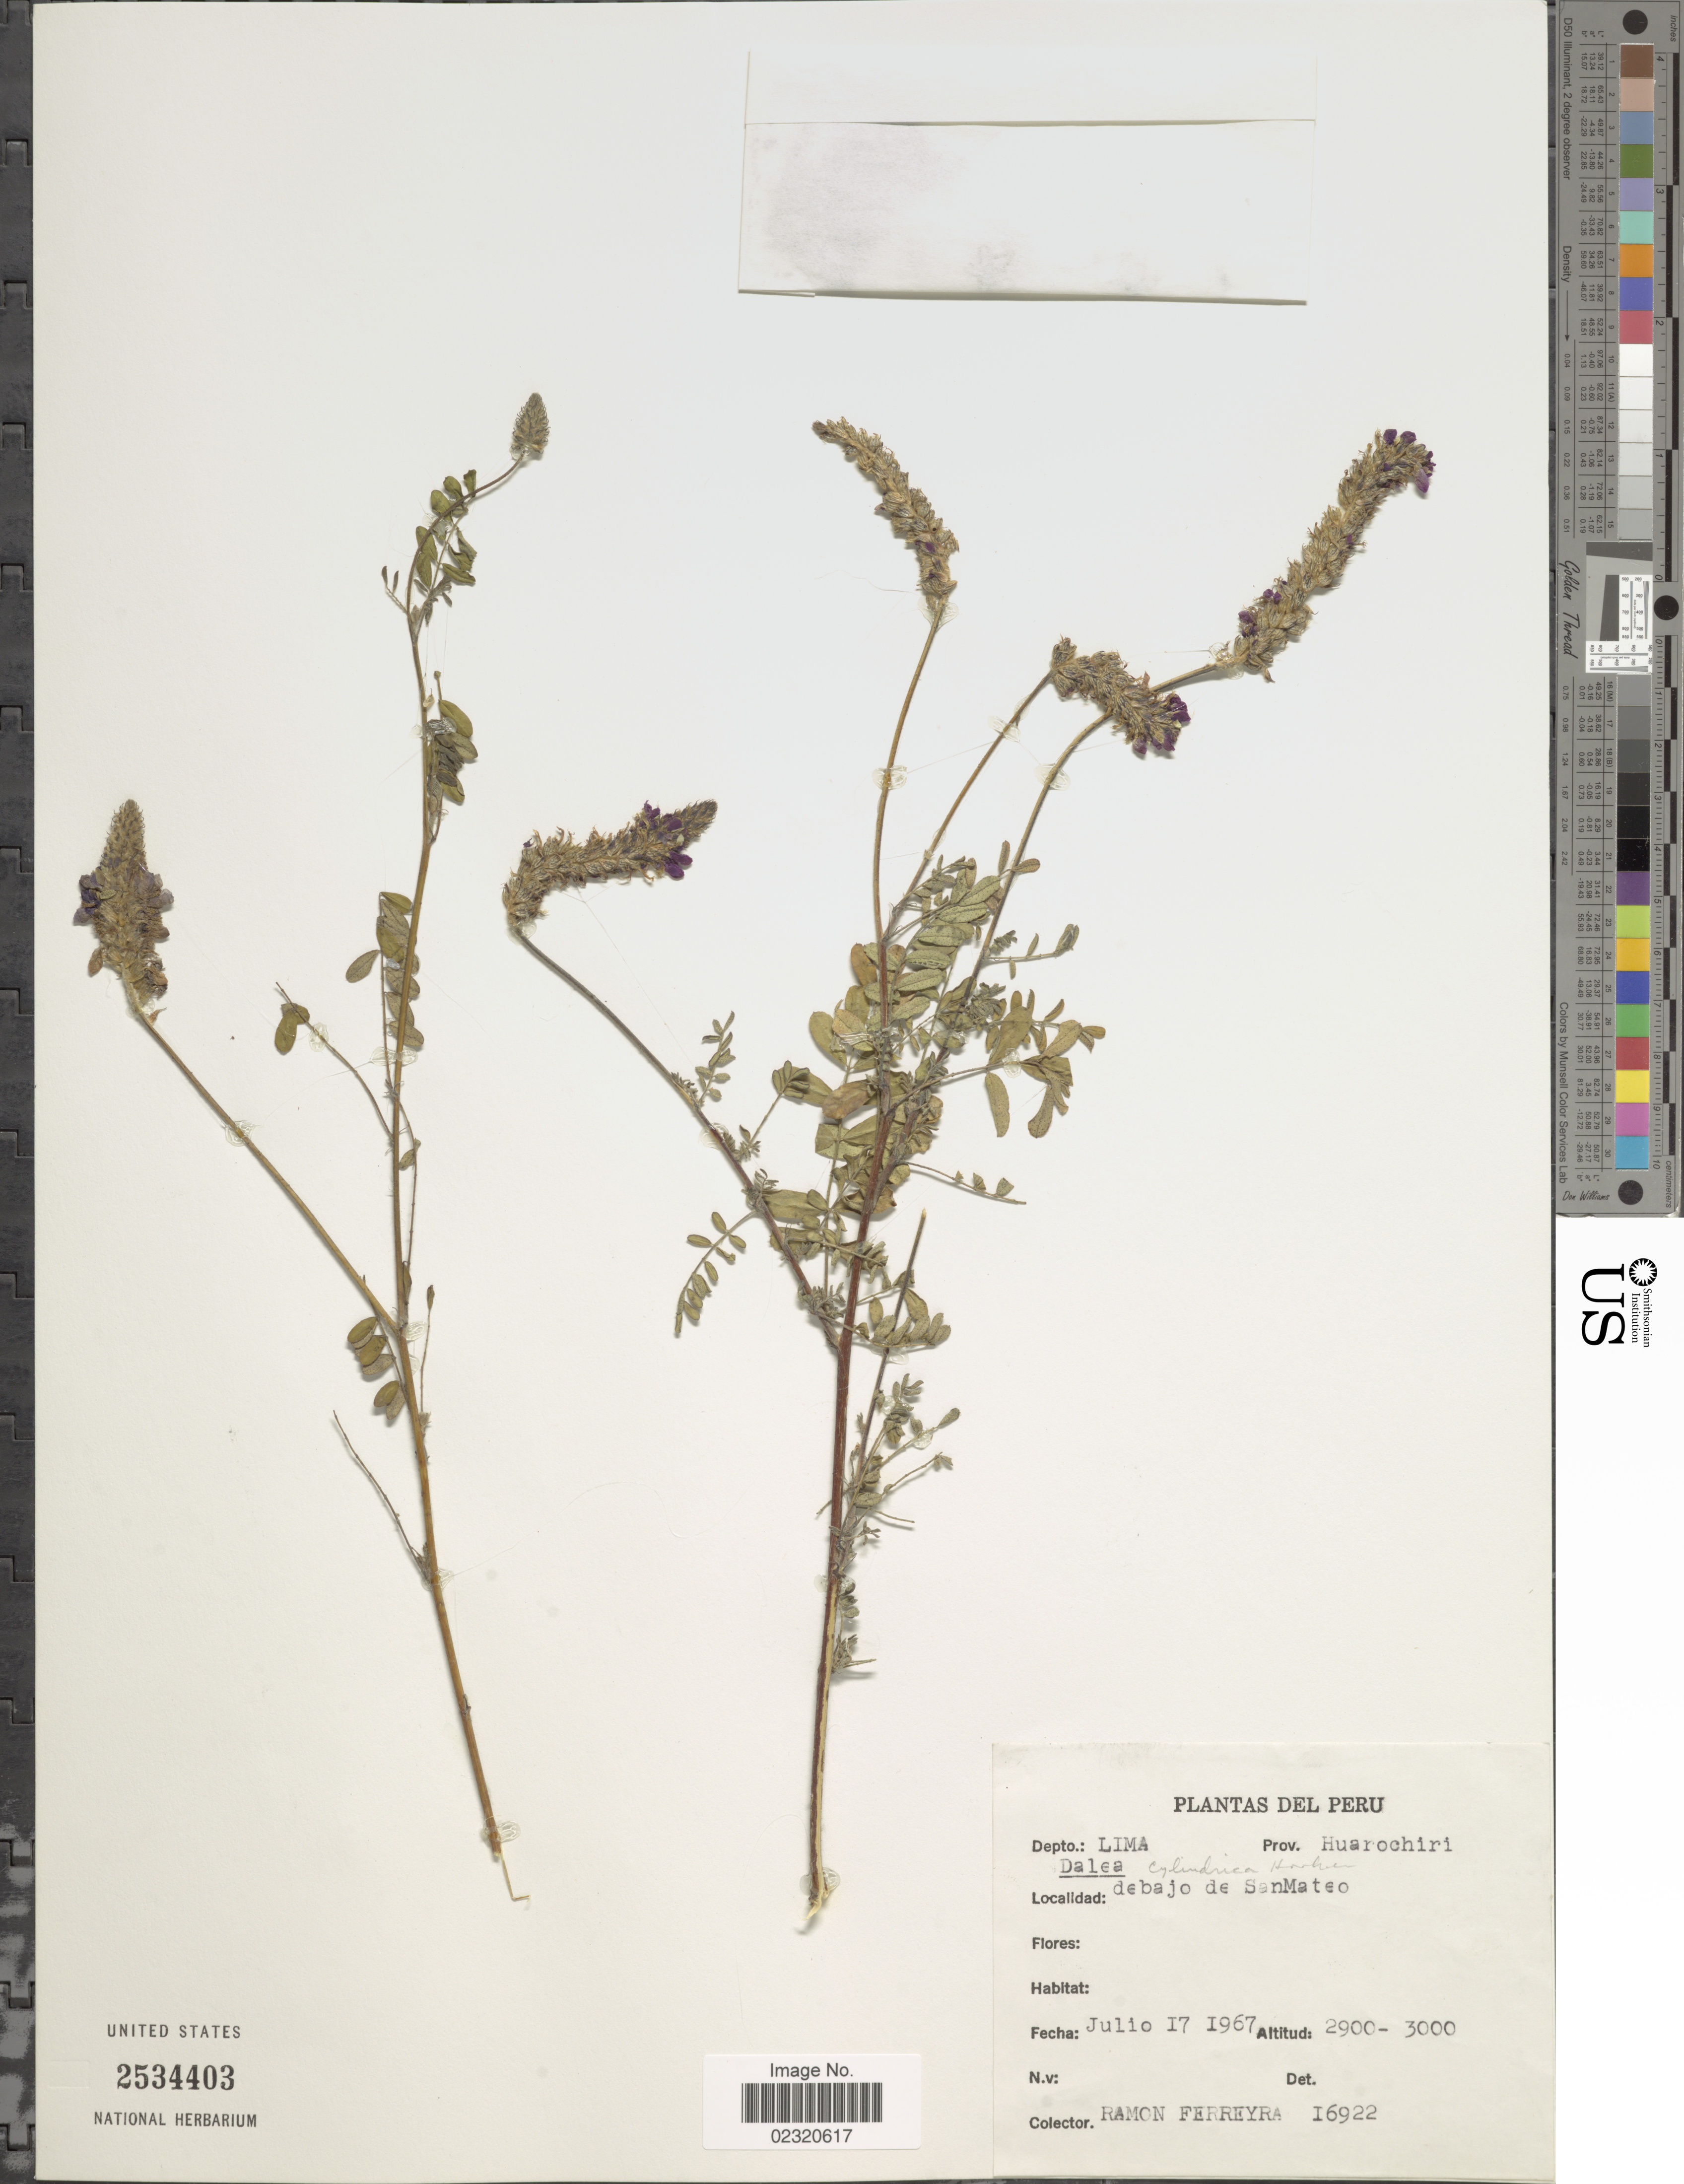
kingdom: Plantae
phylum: Tracheophyta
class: Magnoliopsida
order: Fabales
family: Fabaceae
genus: Dalea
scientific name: Dalea cylindrica var. cylindrica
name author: Hook.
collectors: R. A. Ferreyra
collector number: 16922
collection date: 1967-07-17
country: Peru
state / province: Lima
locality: Prov. Huarochiri, debajo de San Mateo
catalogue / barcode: US 2534403